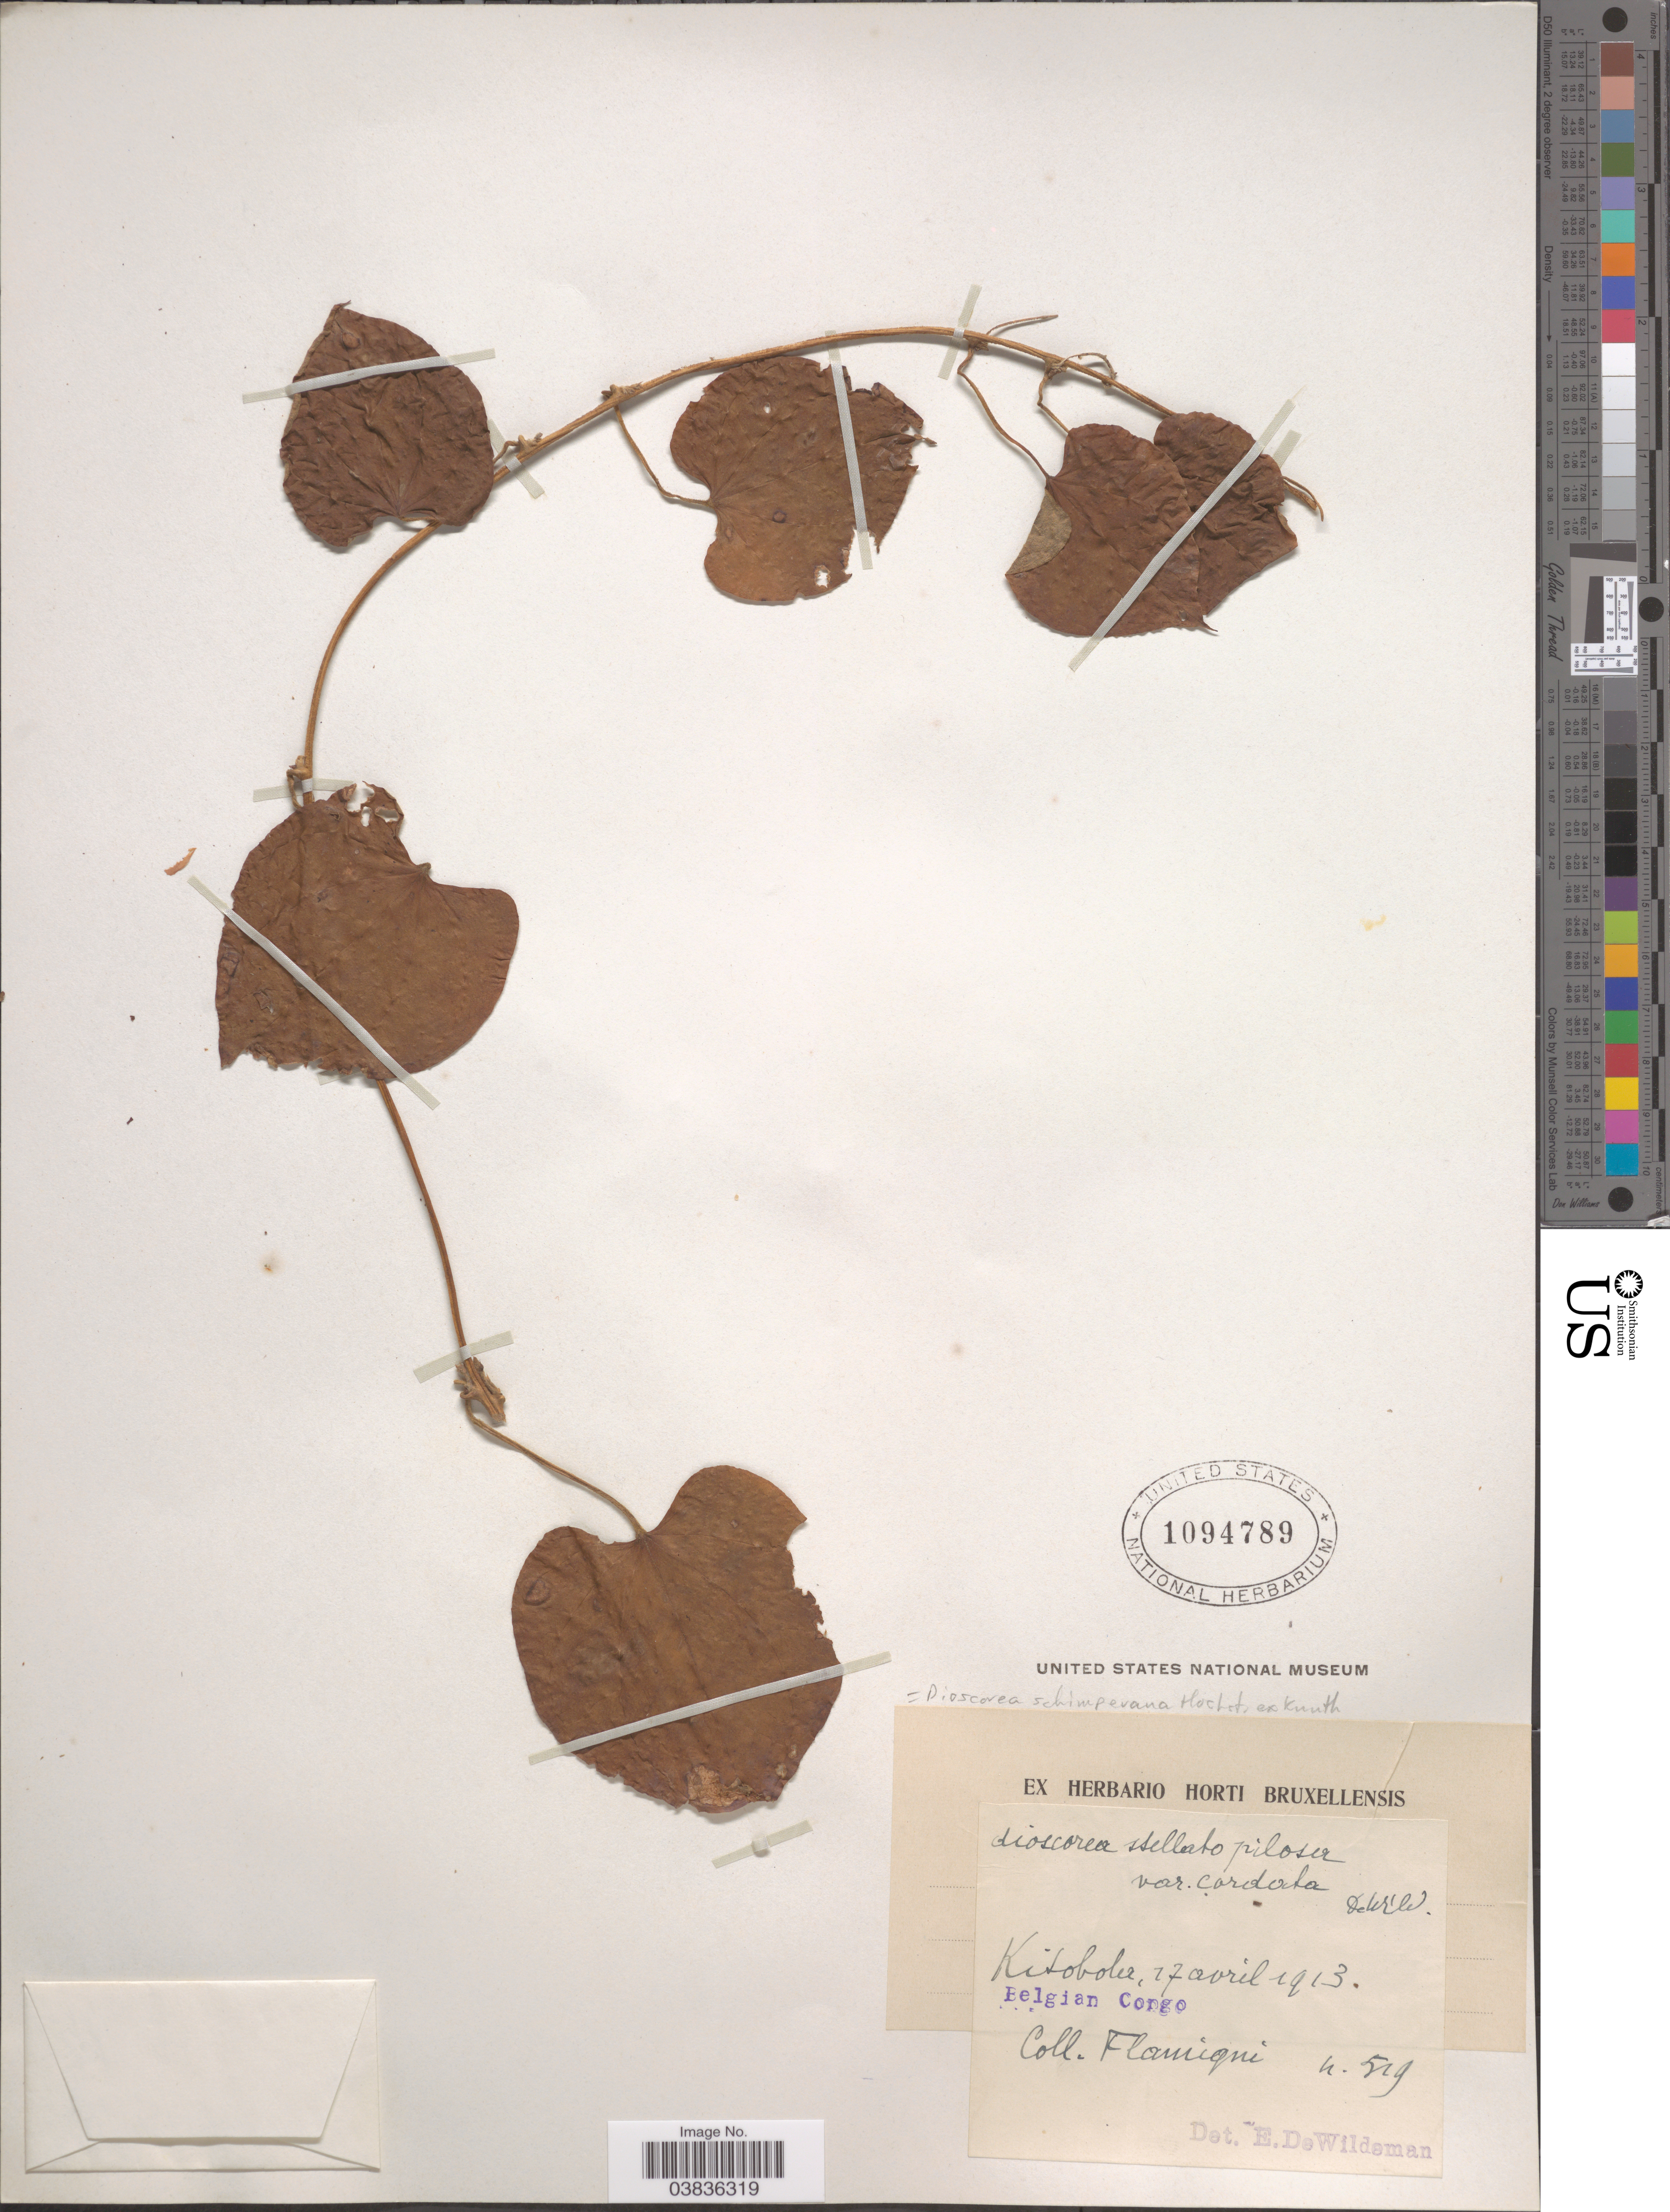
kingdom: Plantae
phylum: Tracheophyta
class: Liliopsida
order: Dioscoreales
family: Dioscoreaceae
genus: Dioscorea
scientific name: Dioscorea schimperiana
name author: Hochst. ex Kunth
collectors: -. Flamiqni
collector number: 519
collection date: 1913-04-27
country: Congo, Democratic Republic of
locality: Kitobola. Belgian Congo.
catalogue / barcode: US 1094789